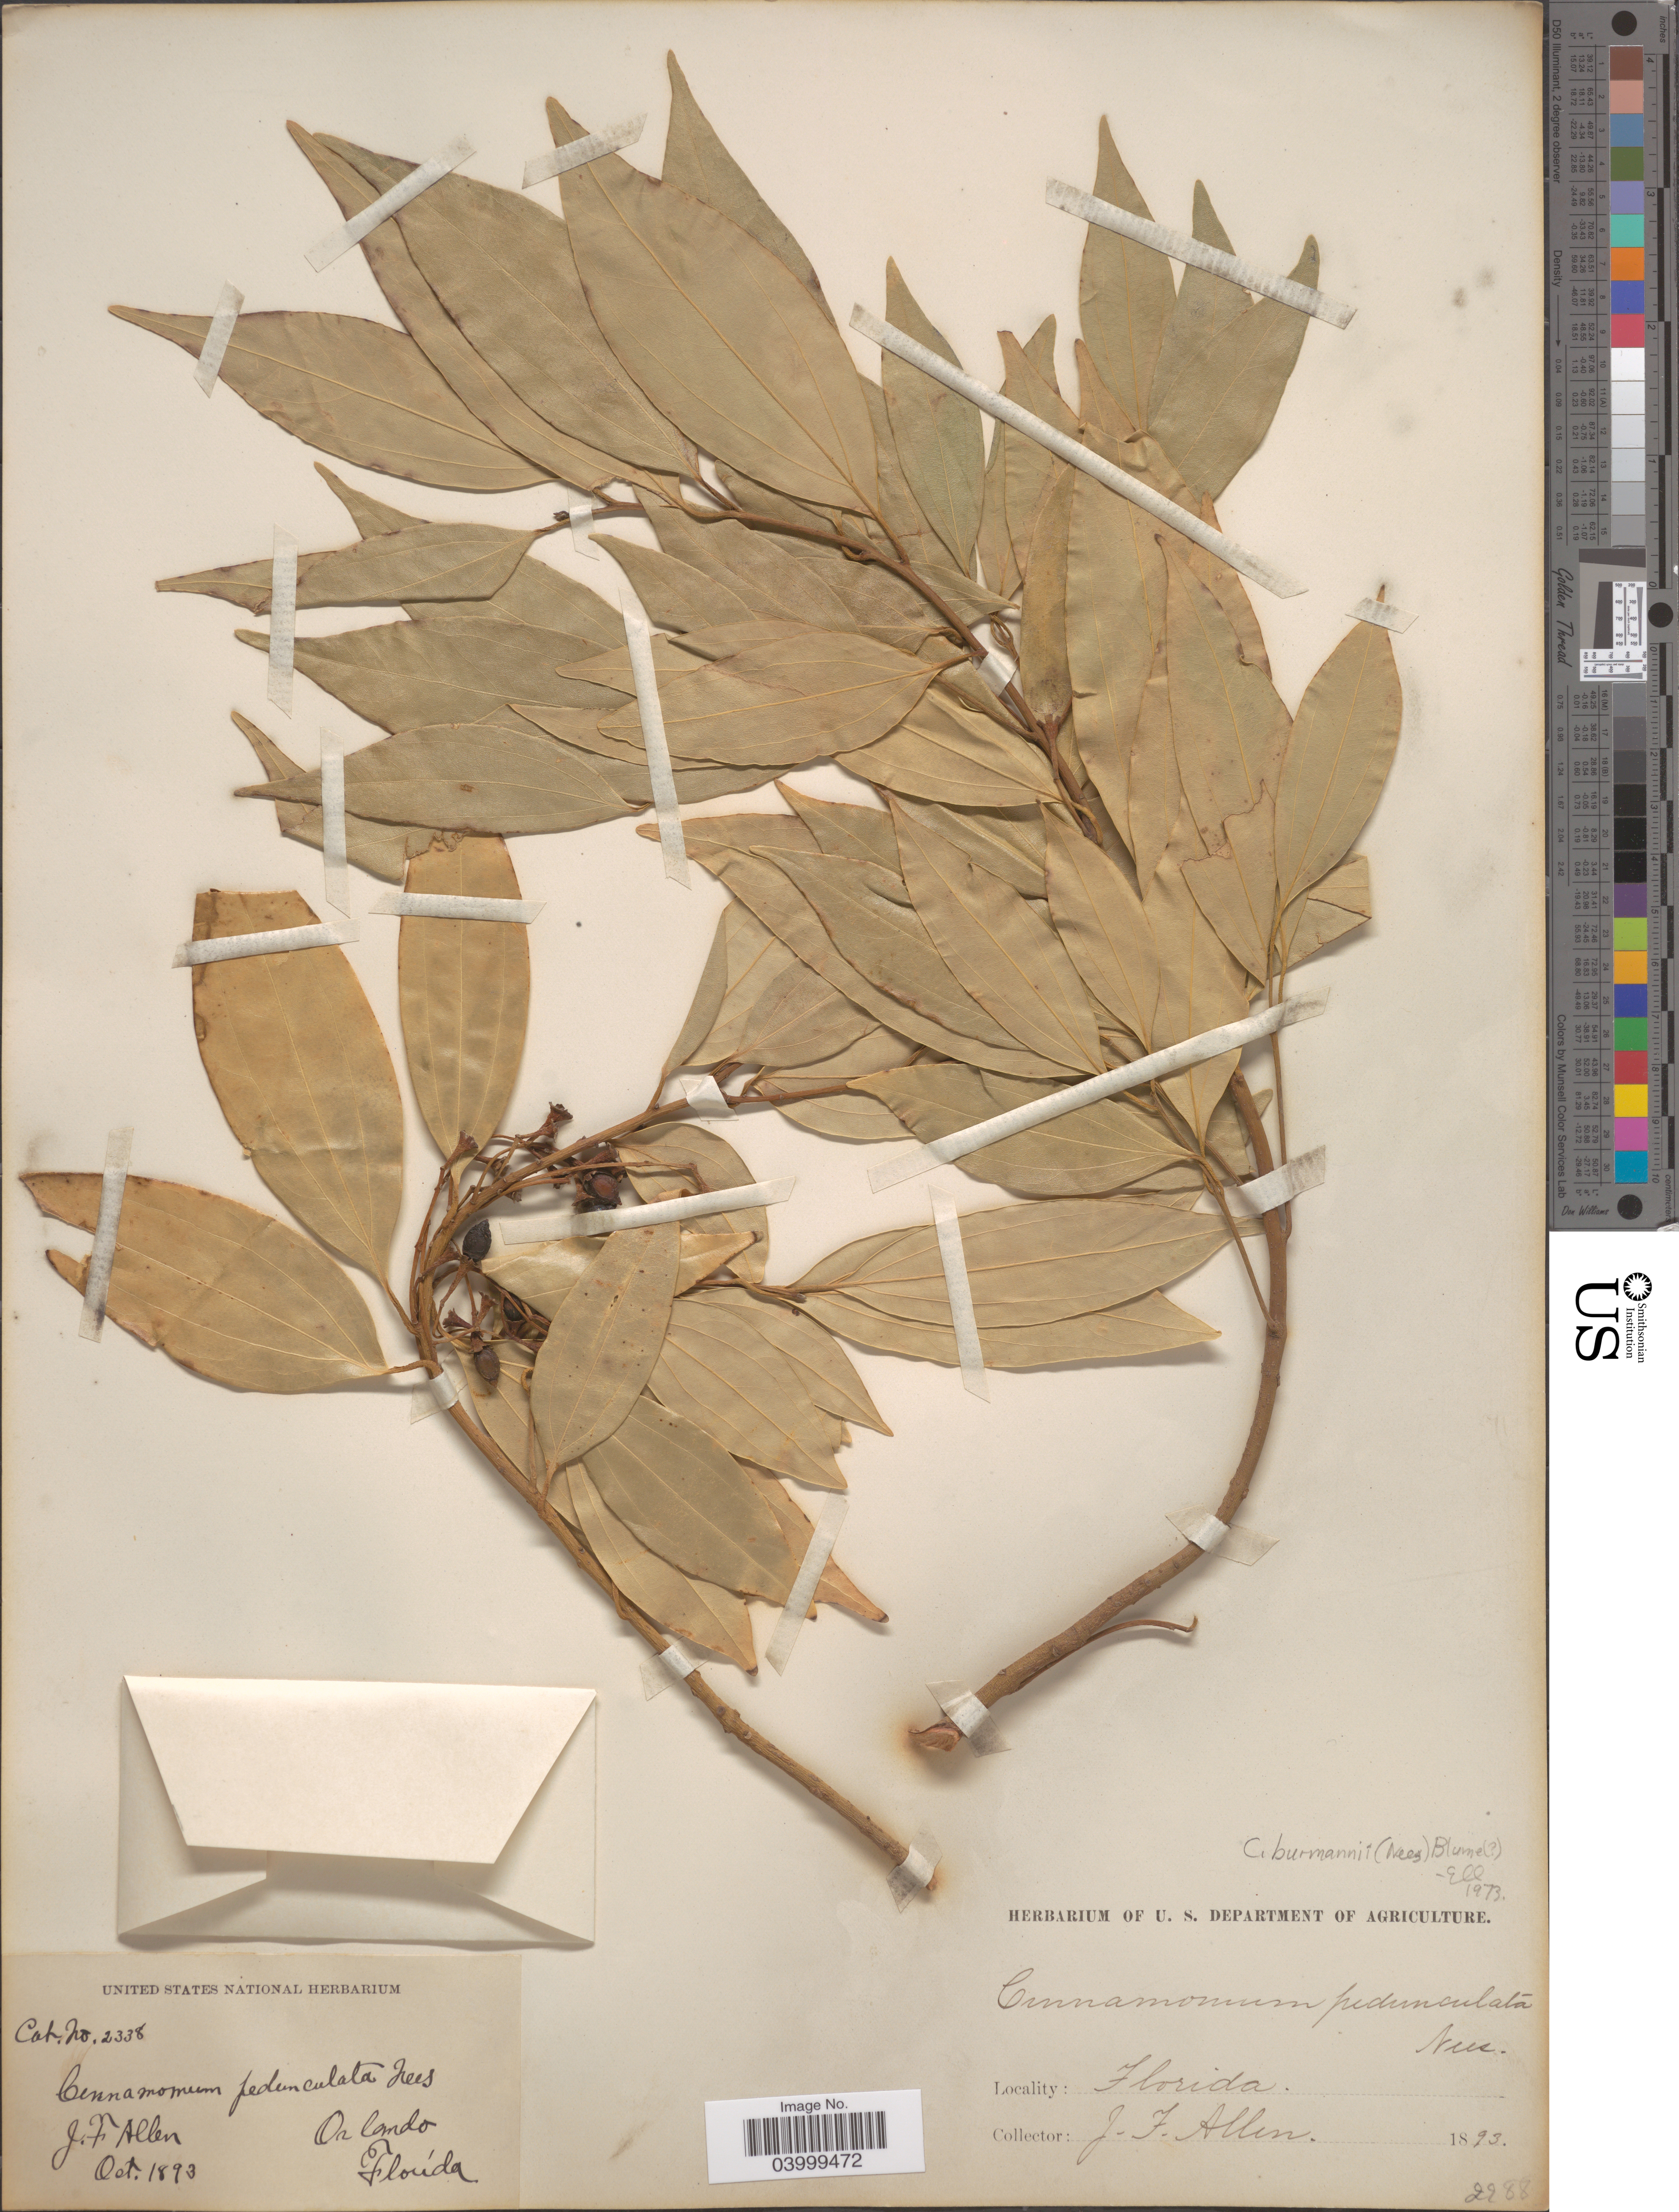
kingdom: Plantae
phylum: Tracheophyta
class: Magnoliopsida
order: Laurales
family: Lauraceae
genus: Cinnamomum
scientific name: Cinnamomum burmannii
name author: (Nees & T. Nees) Blume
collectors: J. Allen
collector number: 2338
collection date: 1893-10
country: United States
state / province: Florida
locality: Orlando.